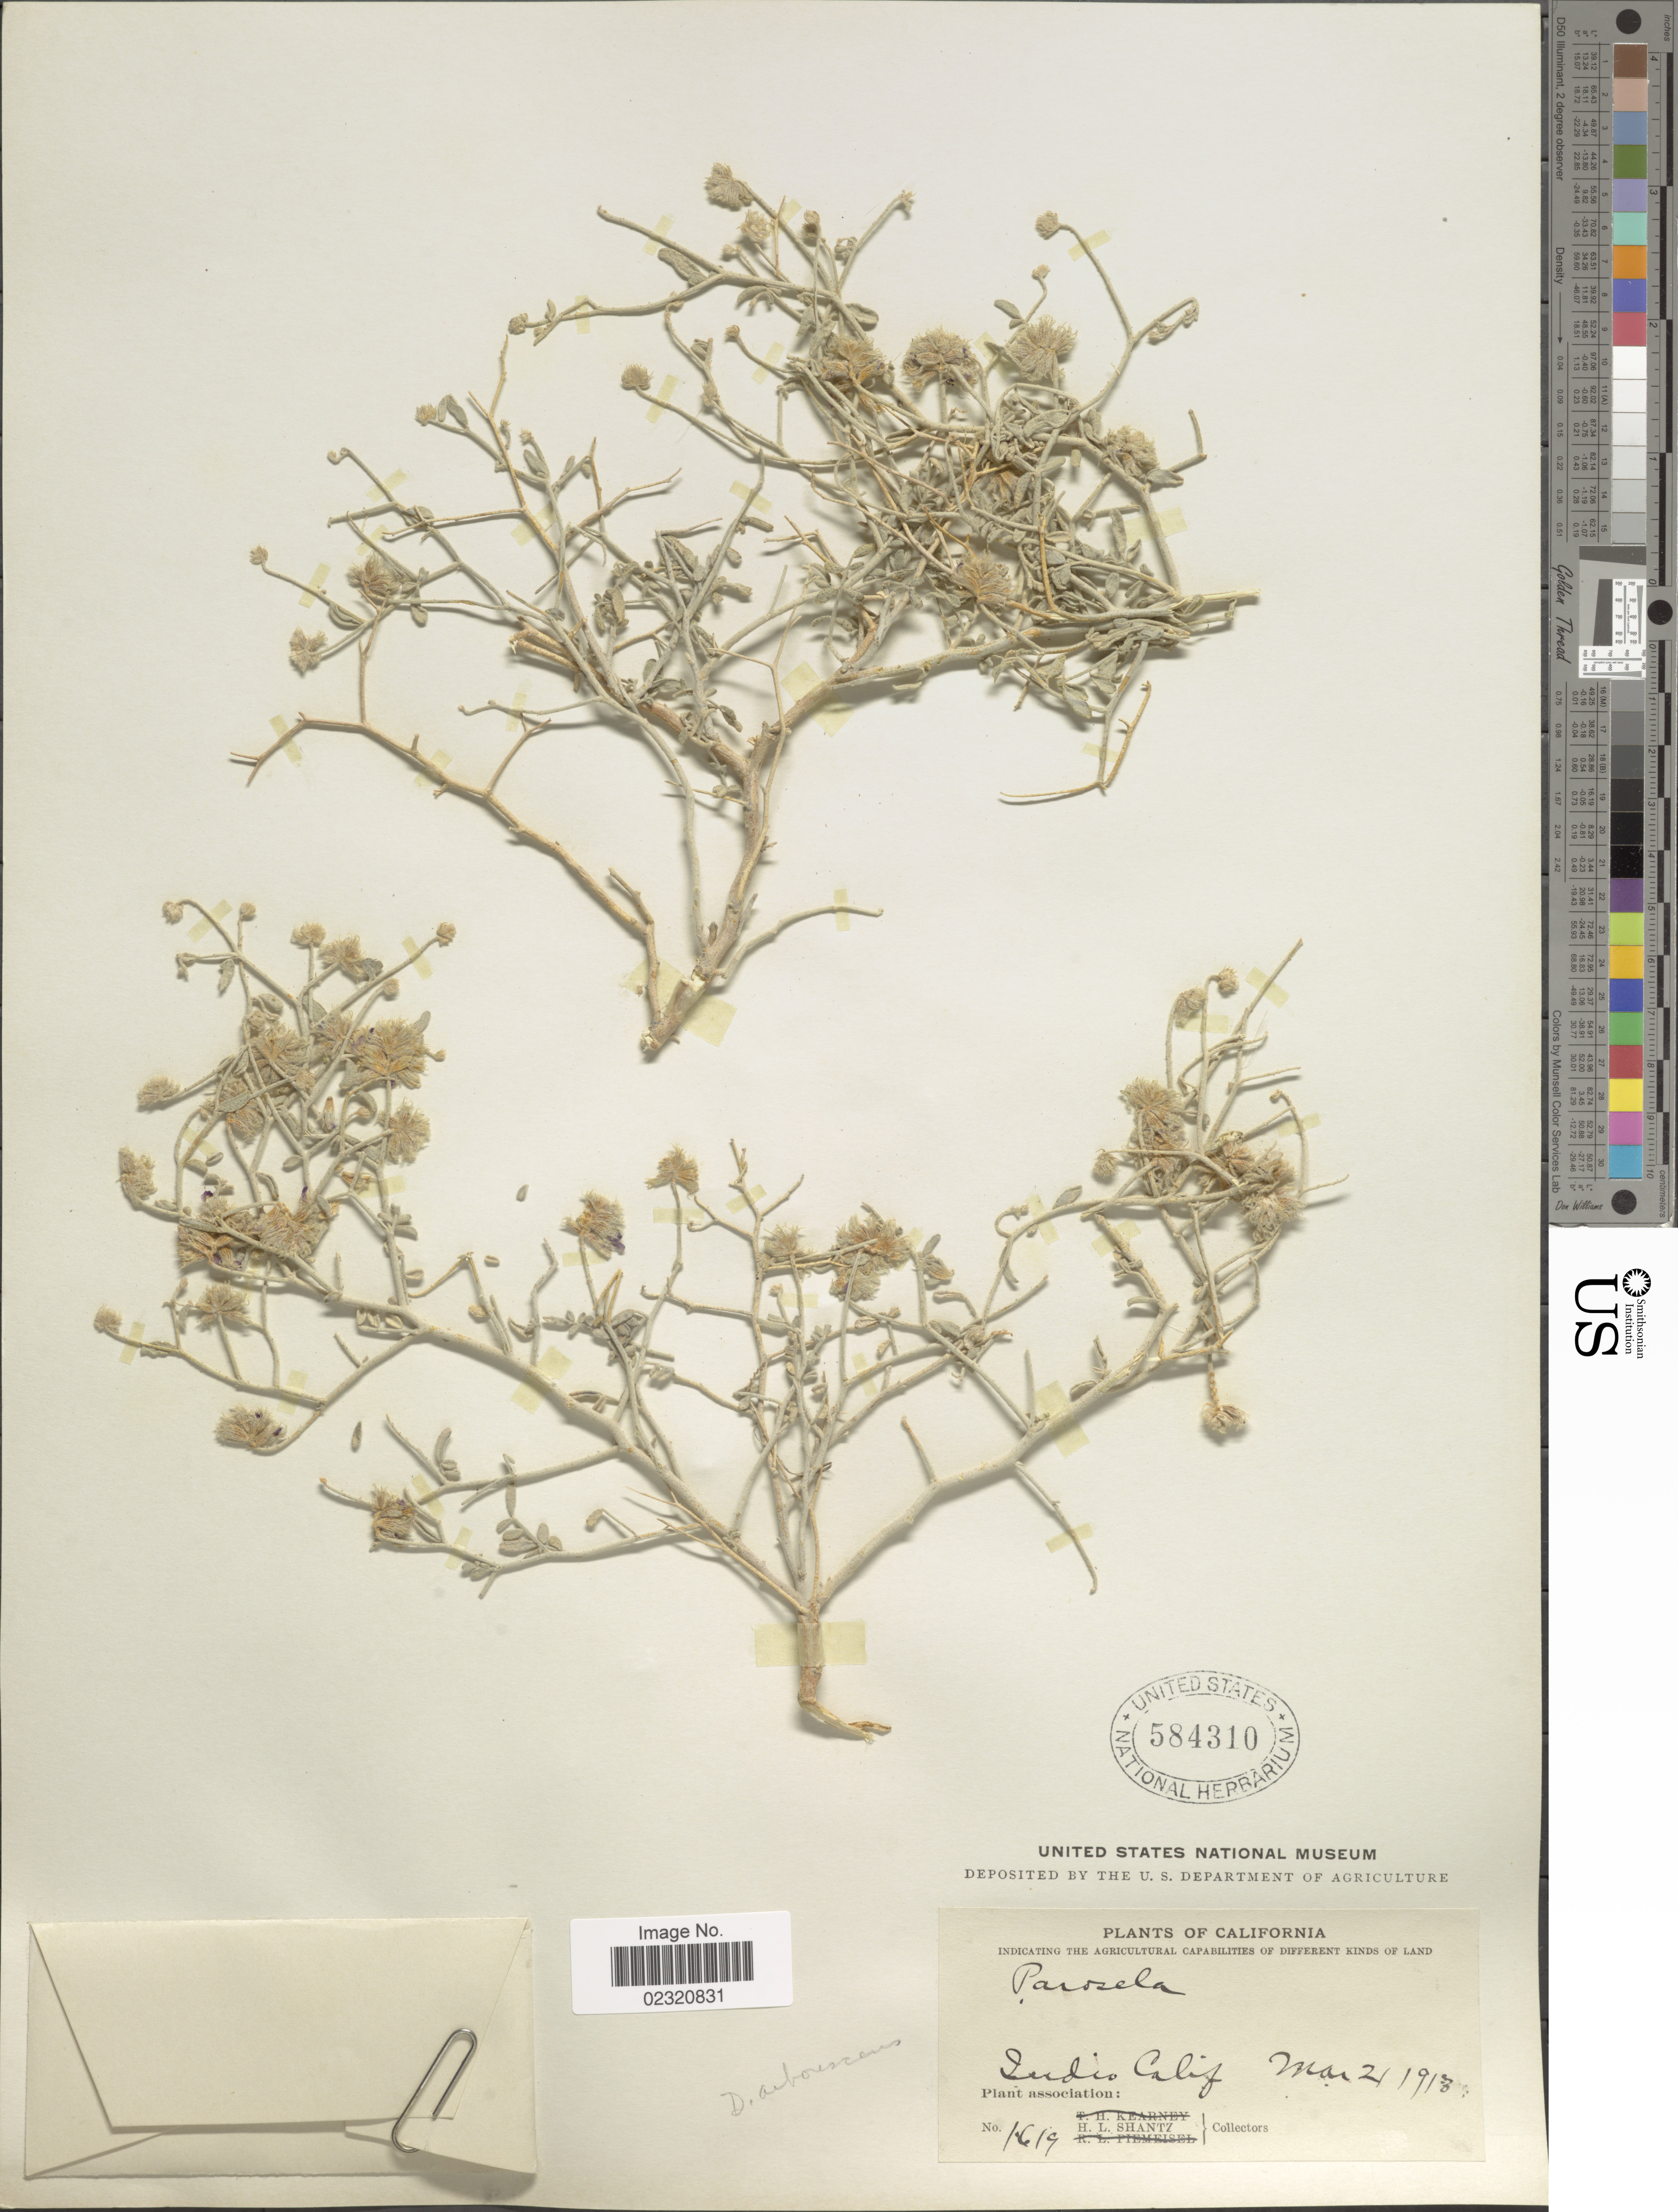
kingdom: Plantae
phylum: Tracheophyta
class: Magnoliopsida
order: Fabales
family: Fabaceae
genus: Psorothamnus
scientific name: Psorothamnus emoryi var. emoryi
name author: (A. Gray) Rydb.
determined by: Strong, M. T., (US), Smithsonian Institution - National Museum of Natural History (UNITED STATES)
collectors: H. Shantz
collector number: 1619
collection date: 1913-03-21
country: United States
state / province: California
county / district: Riverside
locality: Indio Calif.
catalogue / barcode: US 584310